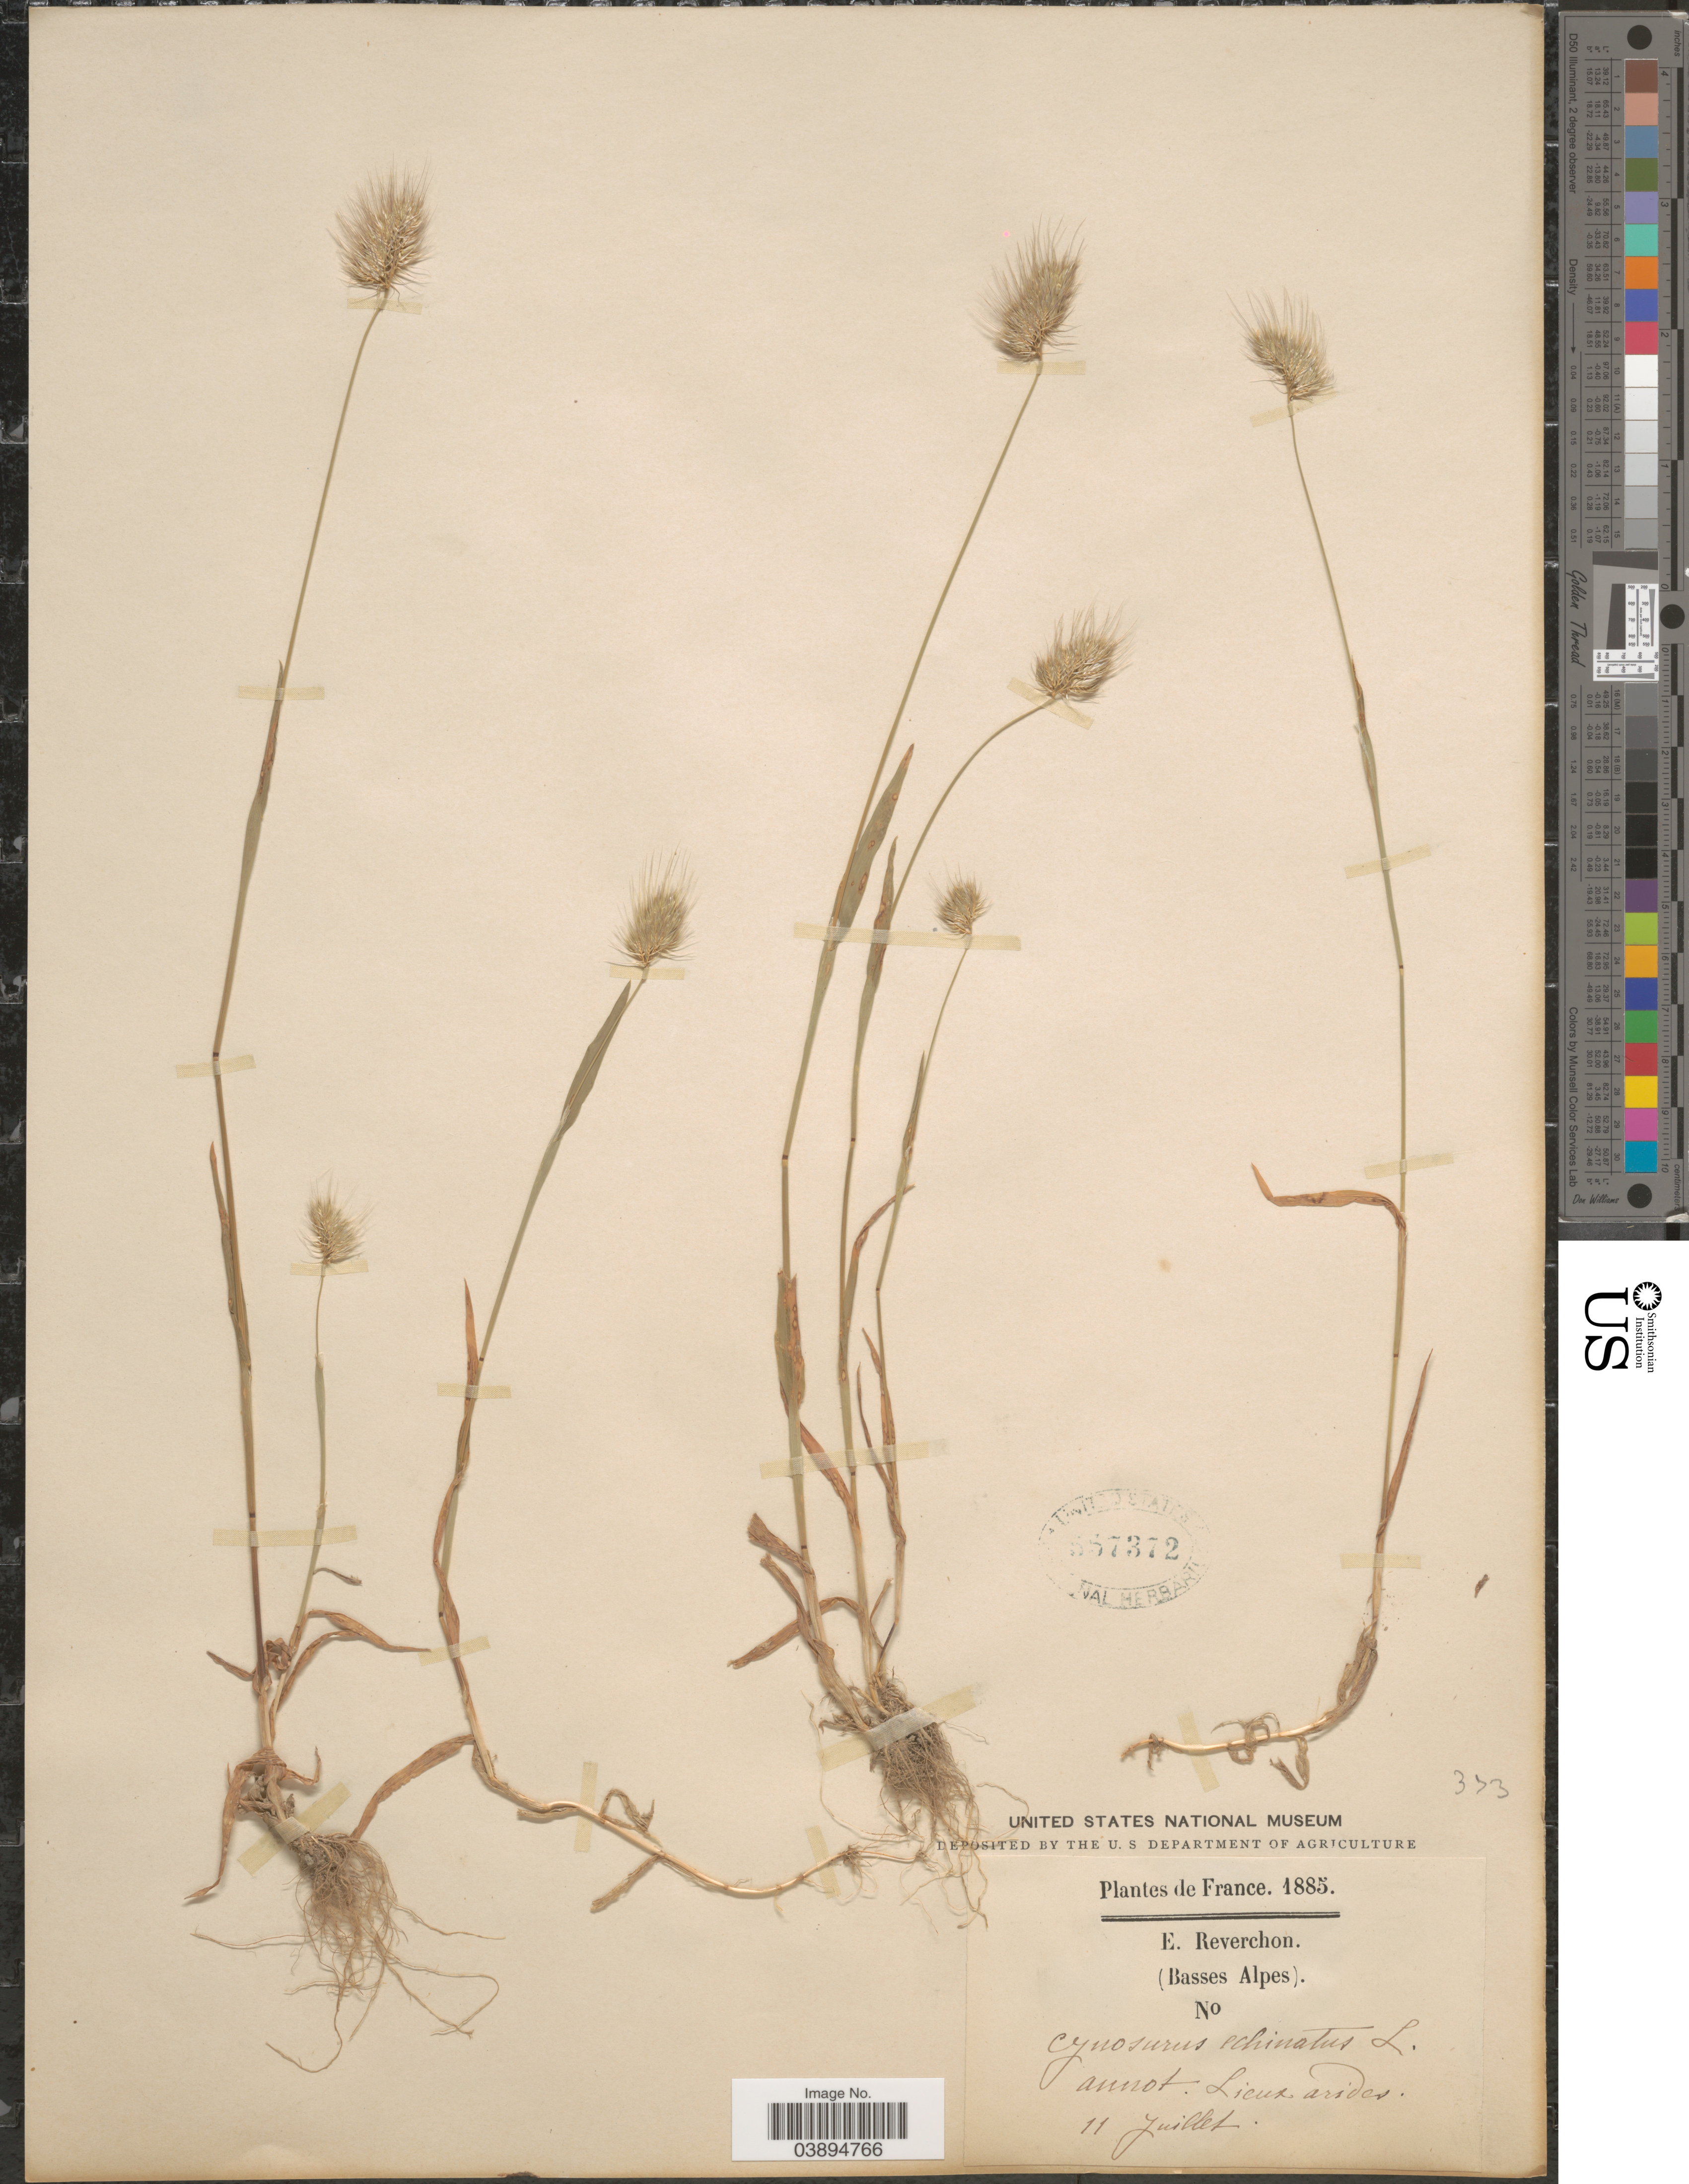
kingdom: Plantae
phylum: Tracheophyta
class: Liliopsida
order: Poales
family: Poaceae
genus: Cynosurus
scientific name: Cynosurus echinatus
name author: L.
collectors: E. Reverchon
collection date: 1885-07-11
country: France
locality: (Basses Alpes)